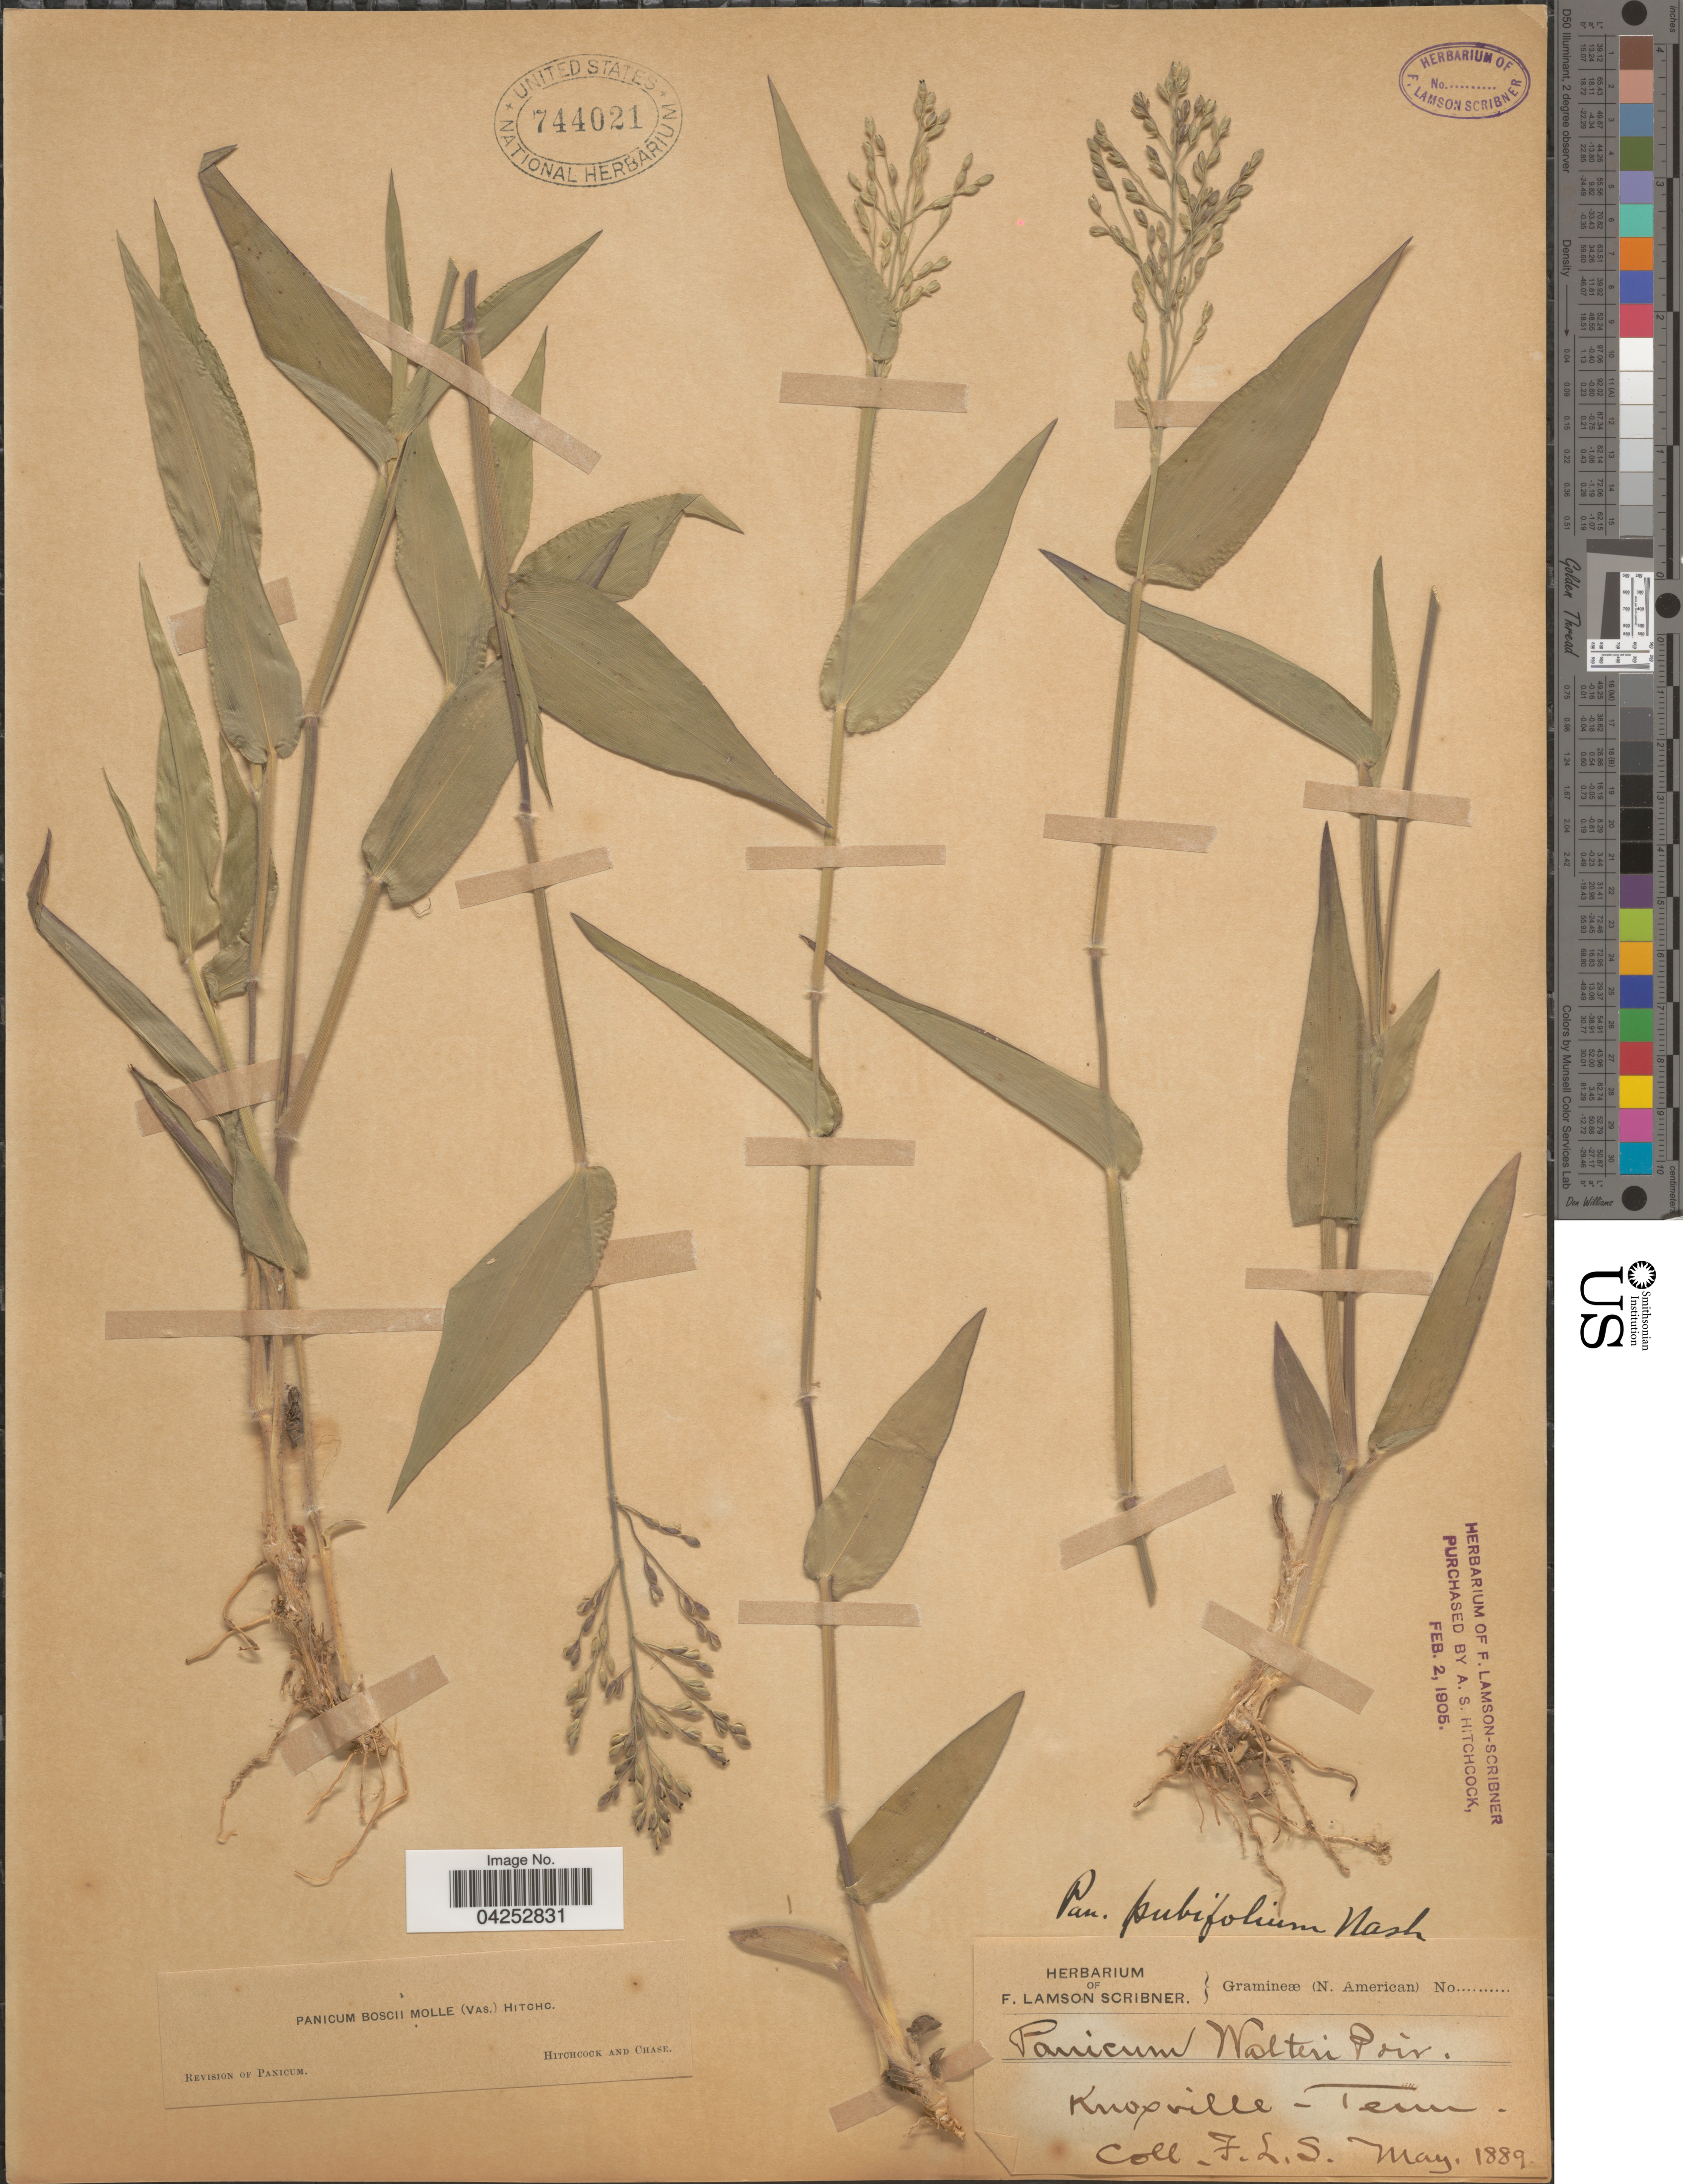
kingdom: Plantae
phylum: Tracheophyta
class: Liliopsida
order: Poales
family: Poaceae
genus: Dichanthelium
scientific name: Dichanthelium boscii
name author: (Poir.) Gould & C.A. Clark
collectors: F. Lamson-Scribner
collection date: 1889-05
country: United States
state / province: Tennessee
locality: Knoxville.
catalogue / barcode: US 744021